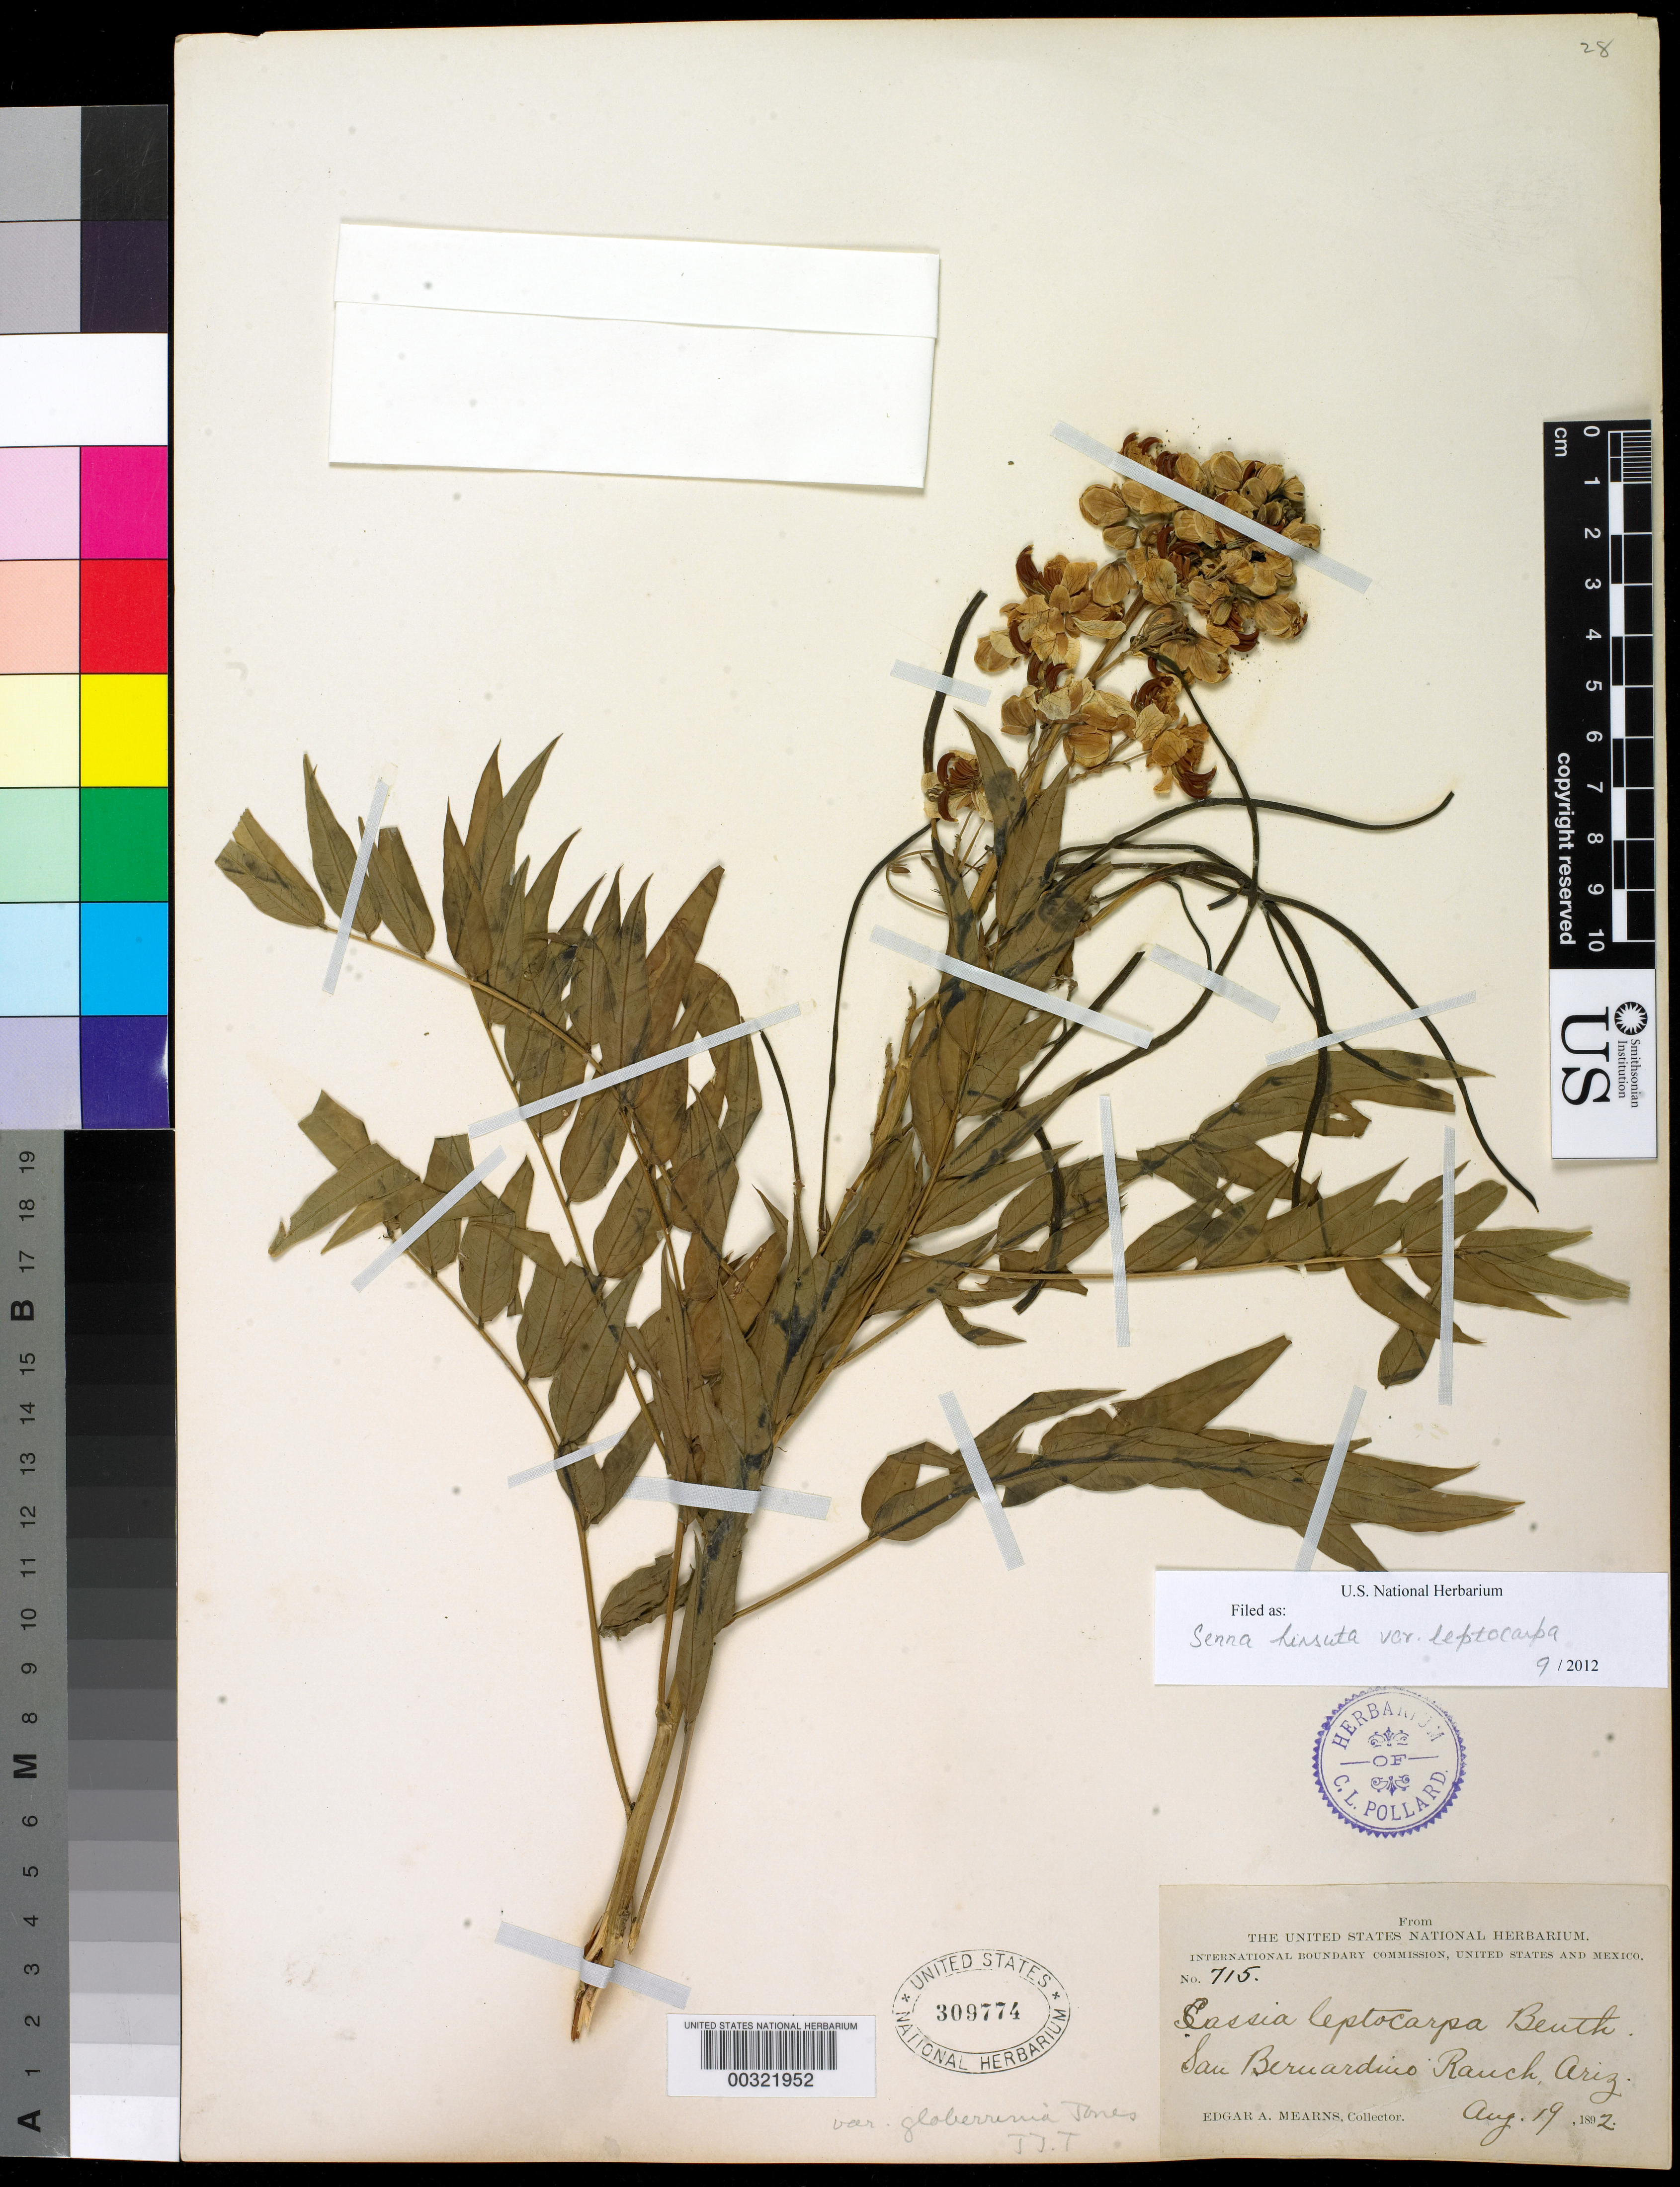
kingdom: Plantae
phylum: Tracheophyta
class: Magnoliopsida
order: Fabales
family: Fabaceae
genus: Senna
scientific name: Senna hirsuta var. leptocarpa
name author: (Benth.) H.S. Irwin & Barneby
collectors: E. A. Mearns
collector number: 715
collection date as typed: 19 Aug 1892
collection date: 1892-08-19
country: United States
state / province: Arizona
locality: San Bernardino ranch, Mexican boundary line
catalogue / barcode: US 309774